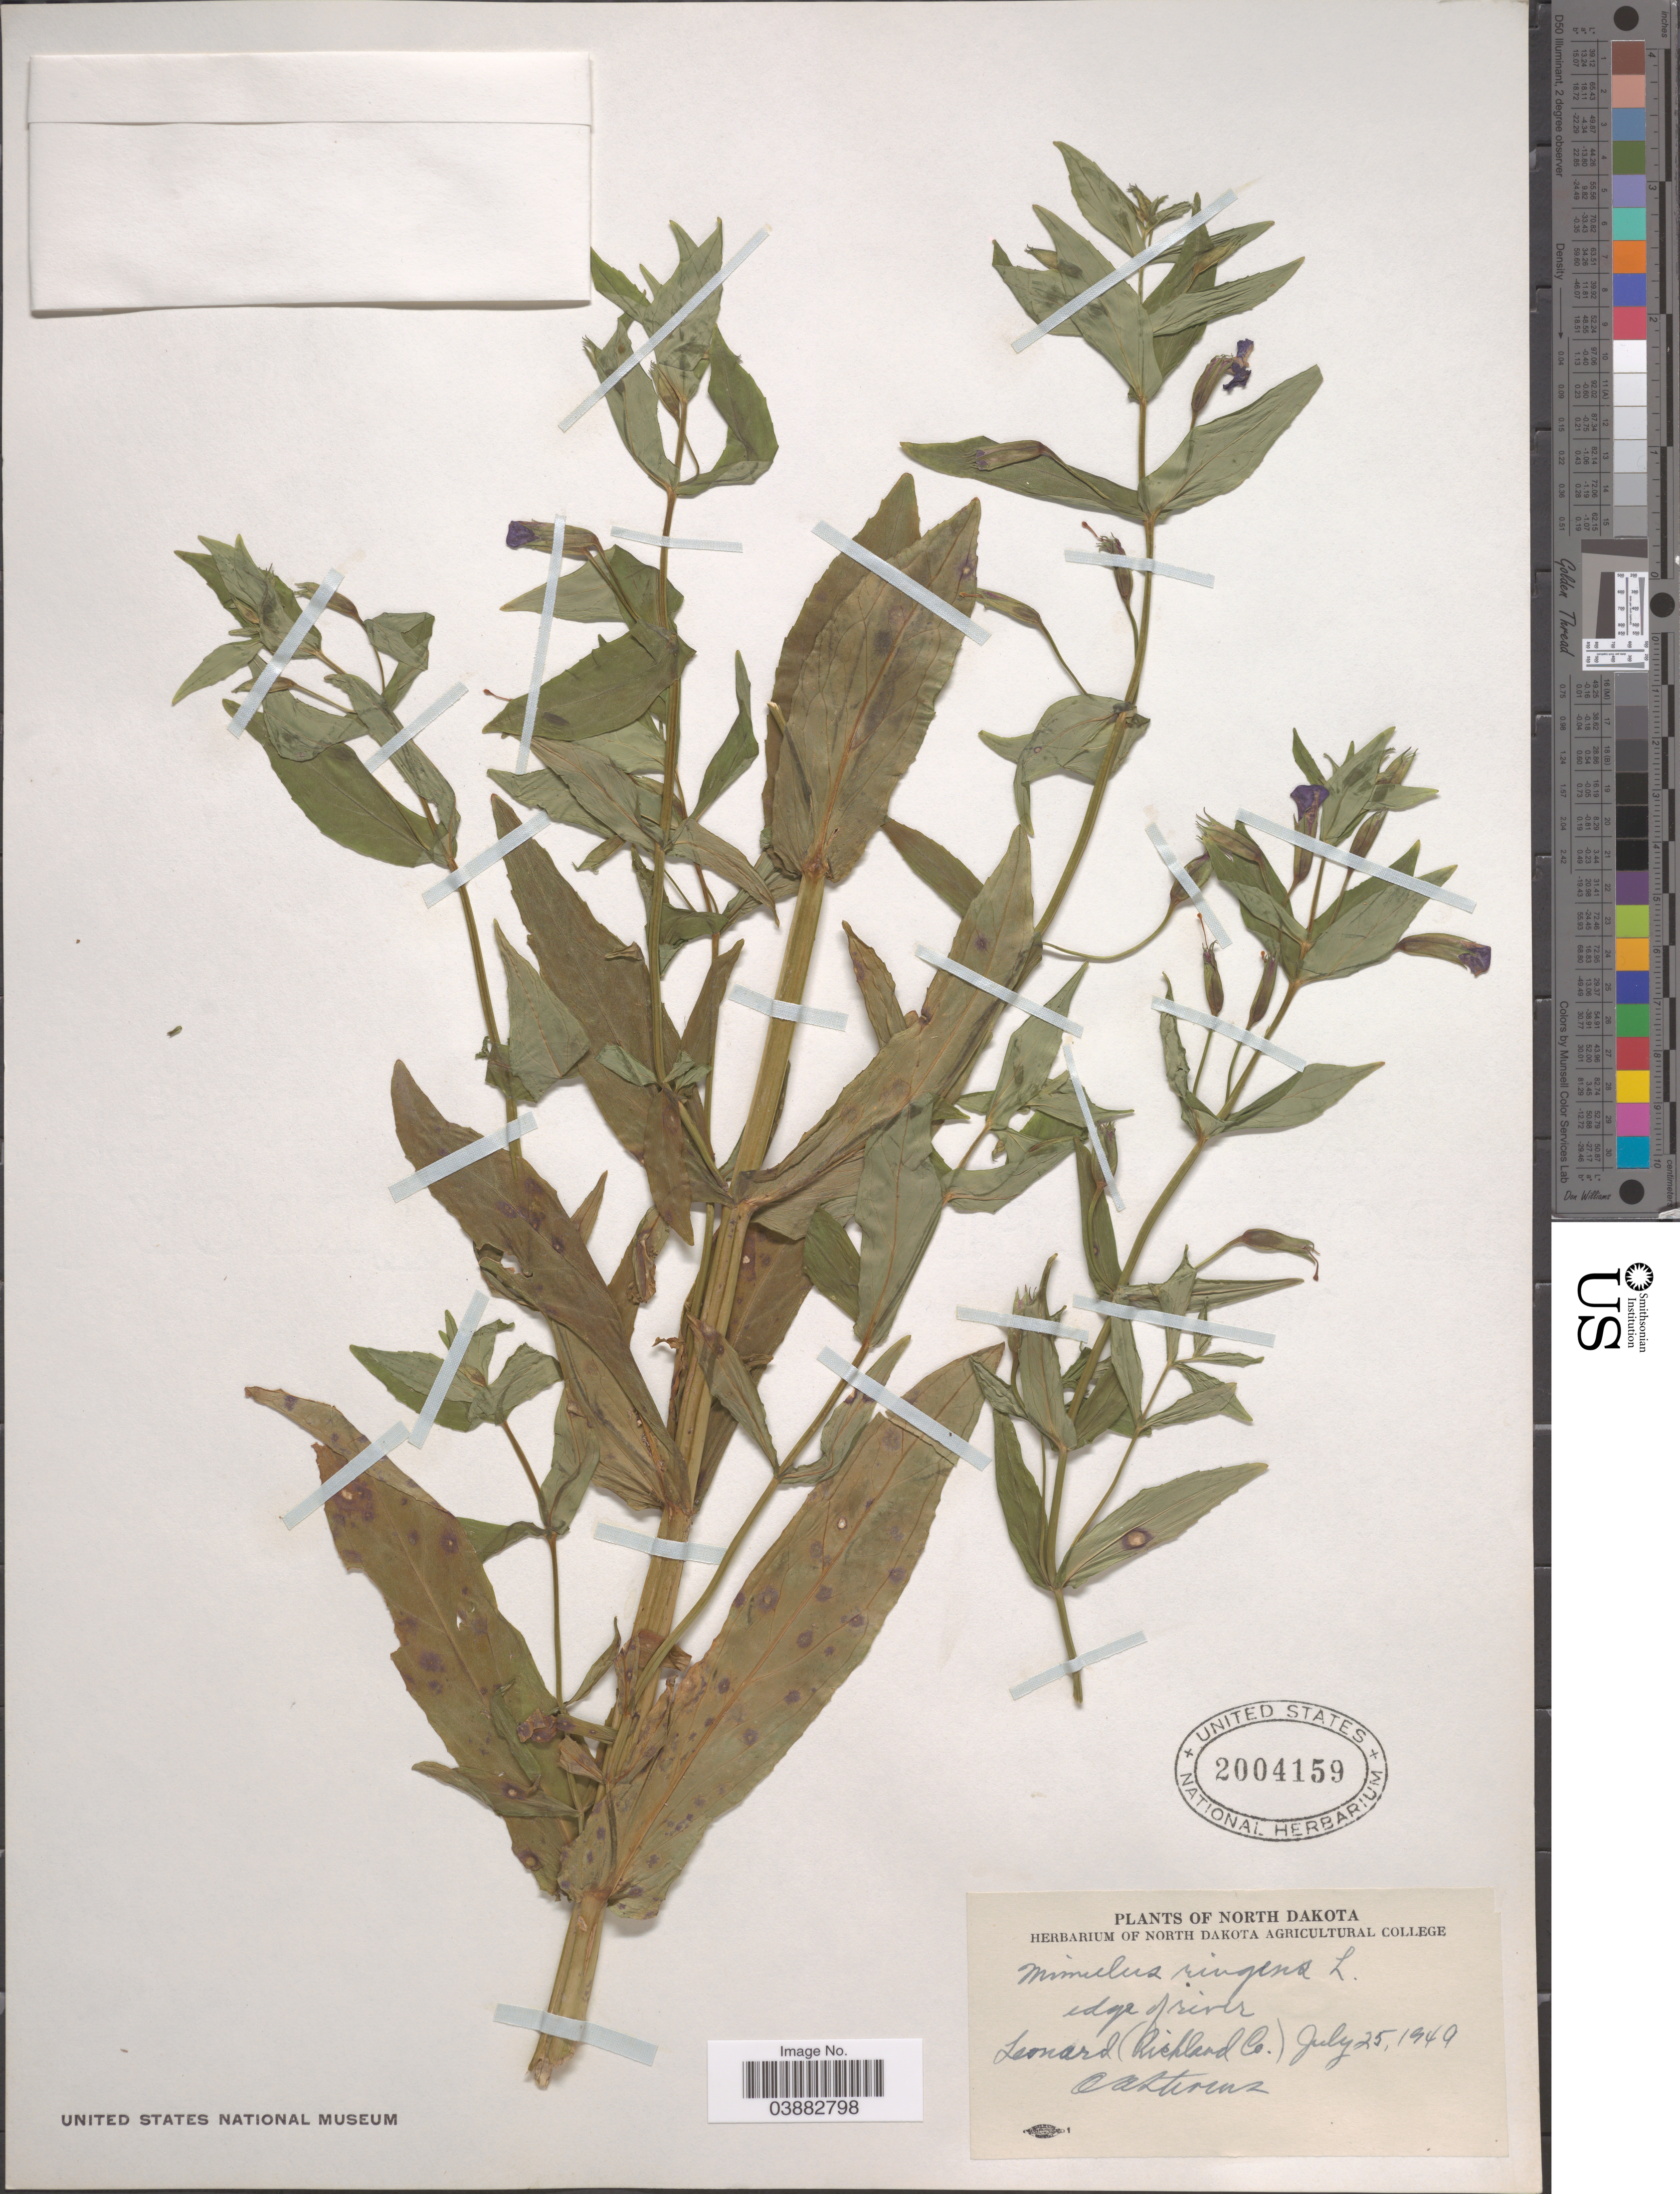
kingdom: Plantae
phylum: Tracheophyta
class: Magnoliopsida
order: Lamiales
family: Phrymaceae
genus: Mimulus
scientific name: Mimulus ringens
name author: L.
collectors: O. A. Stevens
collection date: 1949-07-25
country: United States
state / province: North Dakota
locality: Edge of river. Leonard (Richland Co).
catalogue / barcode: US 2004159